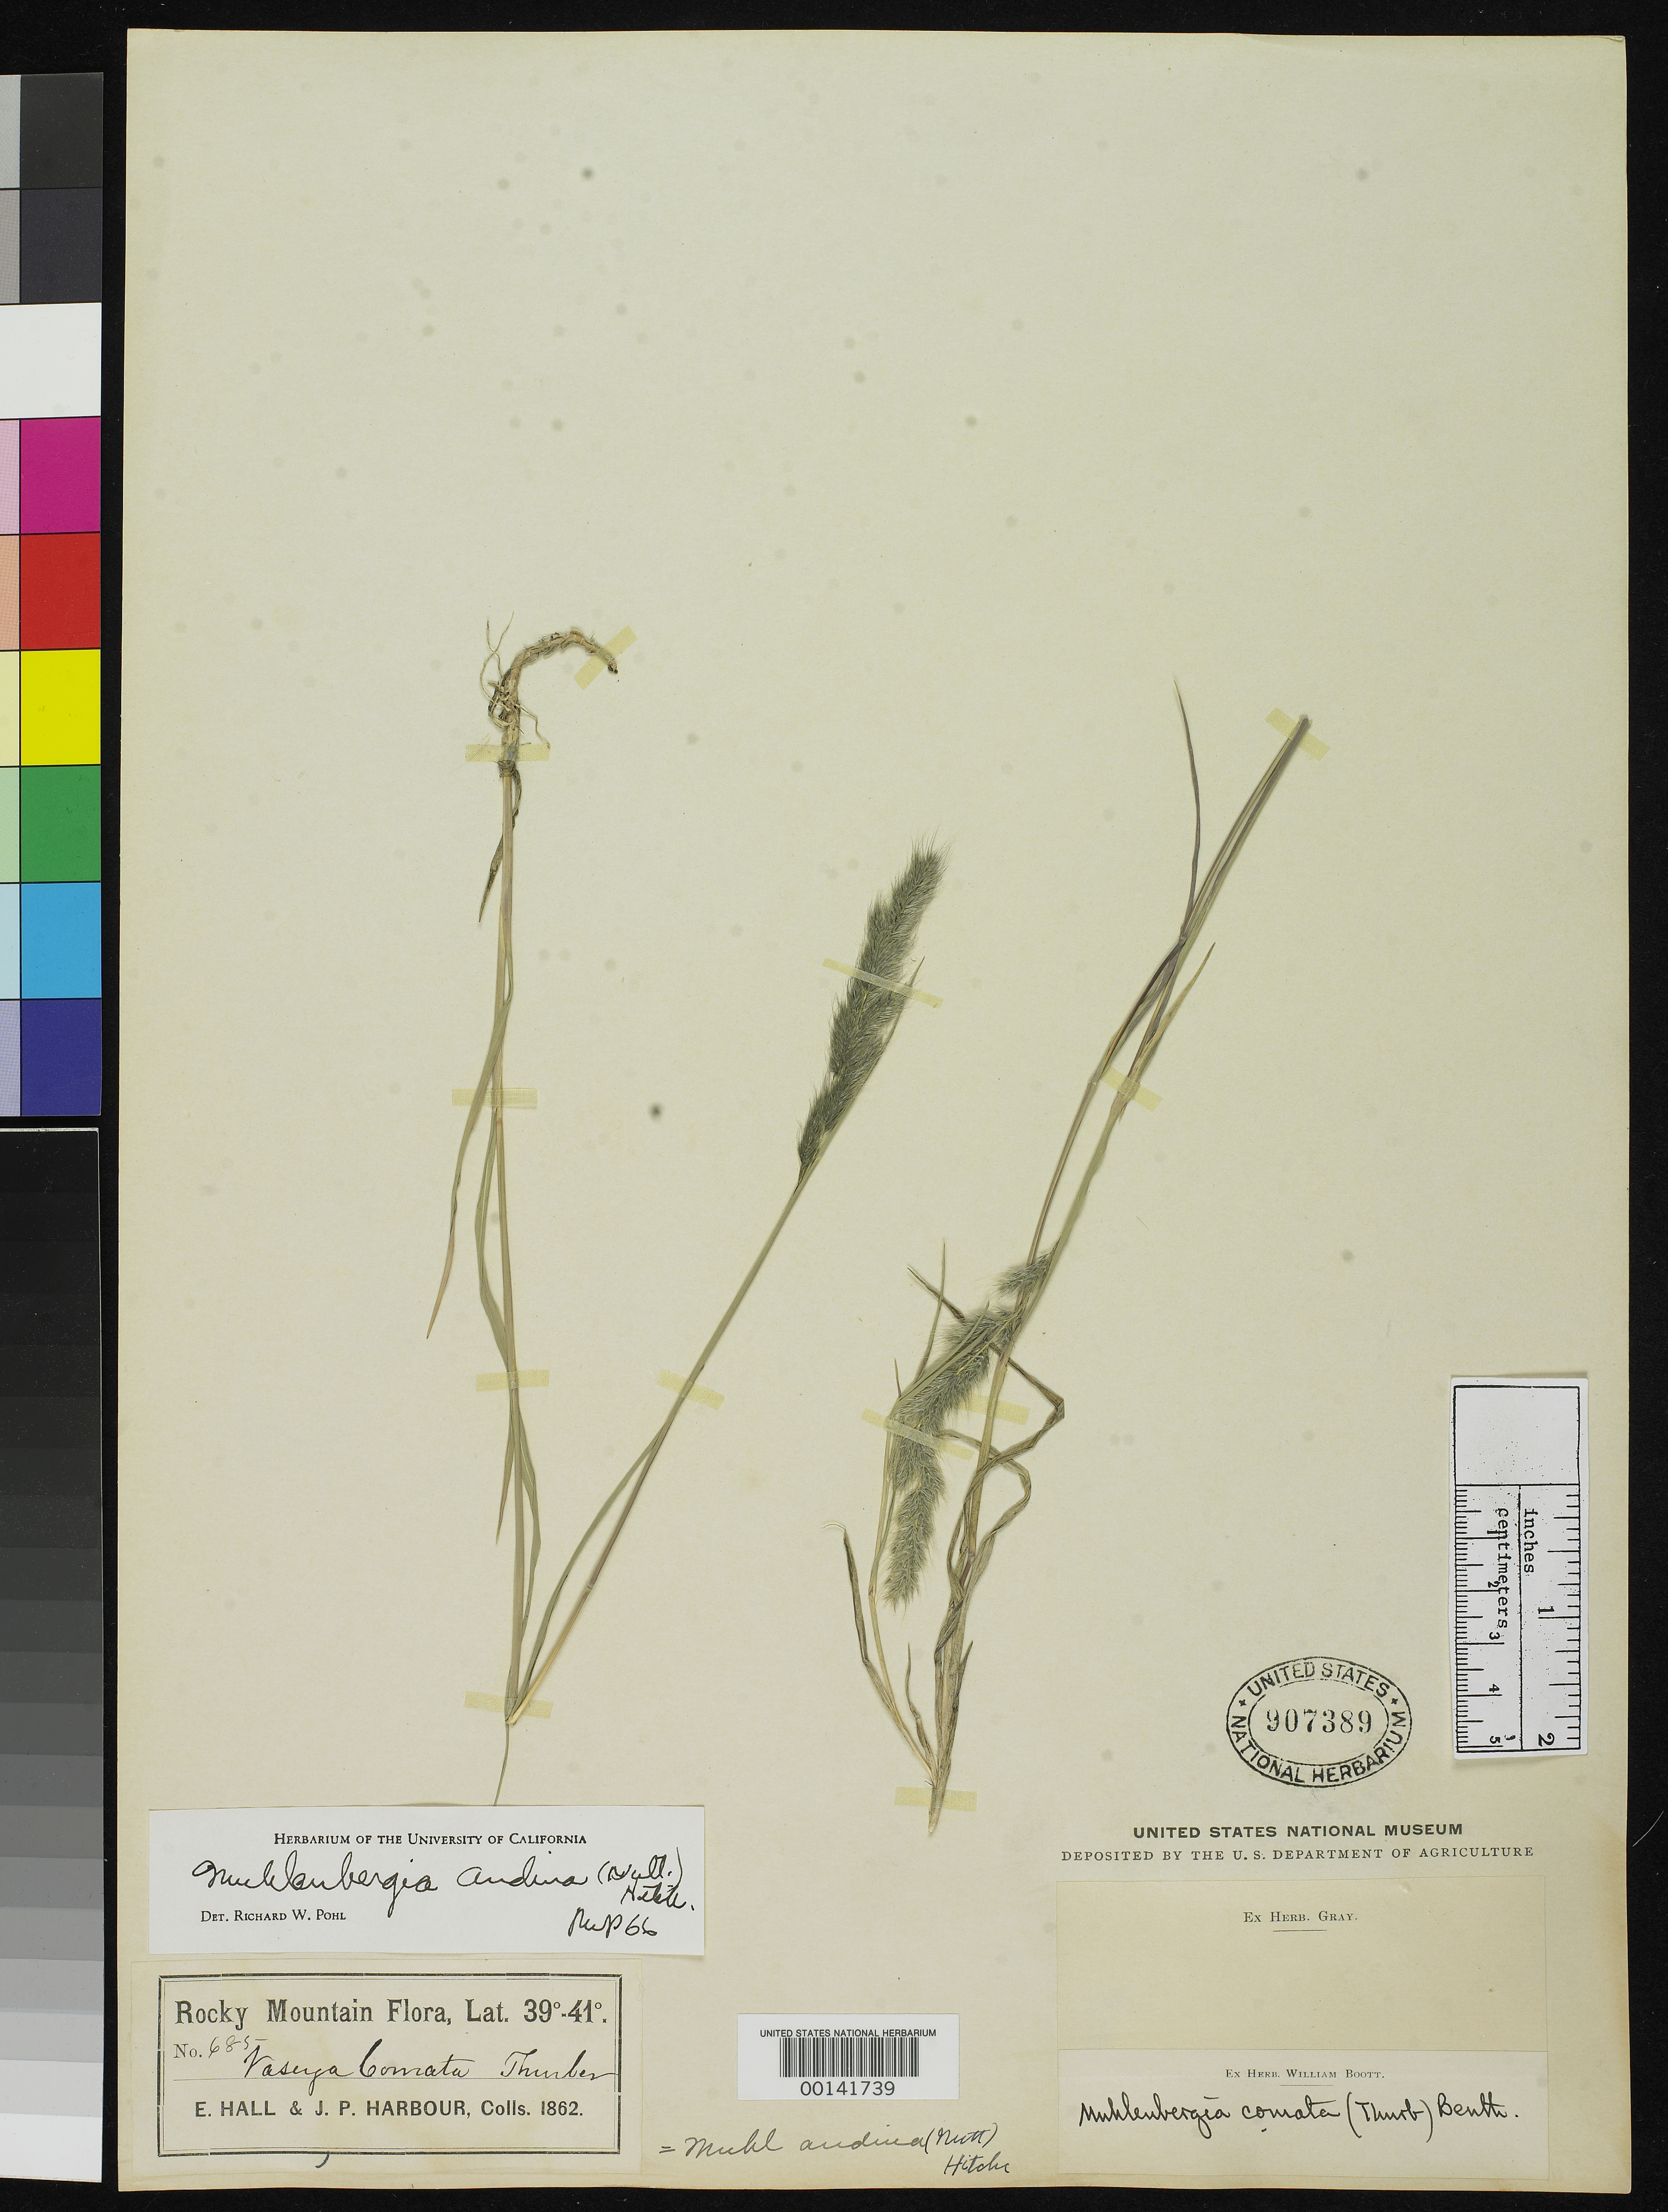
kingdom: Plantae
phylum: Tracheophyta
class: Liliopsida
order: Poales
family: Poaceae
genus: Vaseya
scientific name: Vaseya comata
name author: Thurb.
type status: Isotype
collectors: E. Hall & J. Harbour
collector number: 685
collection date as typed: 1862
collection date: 1862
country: United States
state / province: Wyoming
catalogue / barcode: US 907389